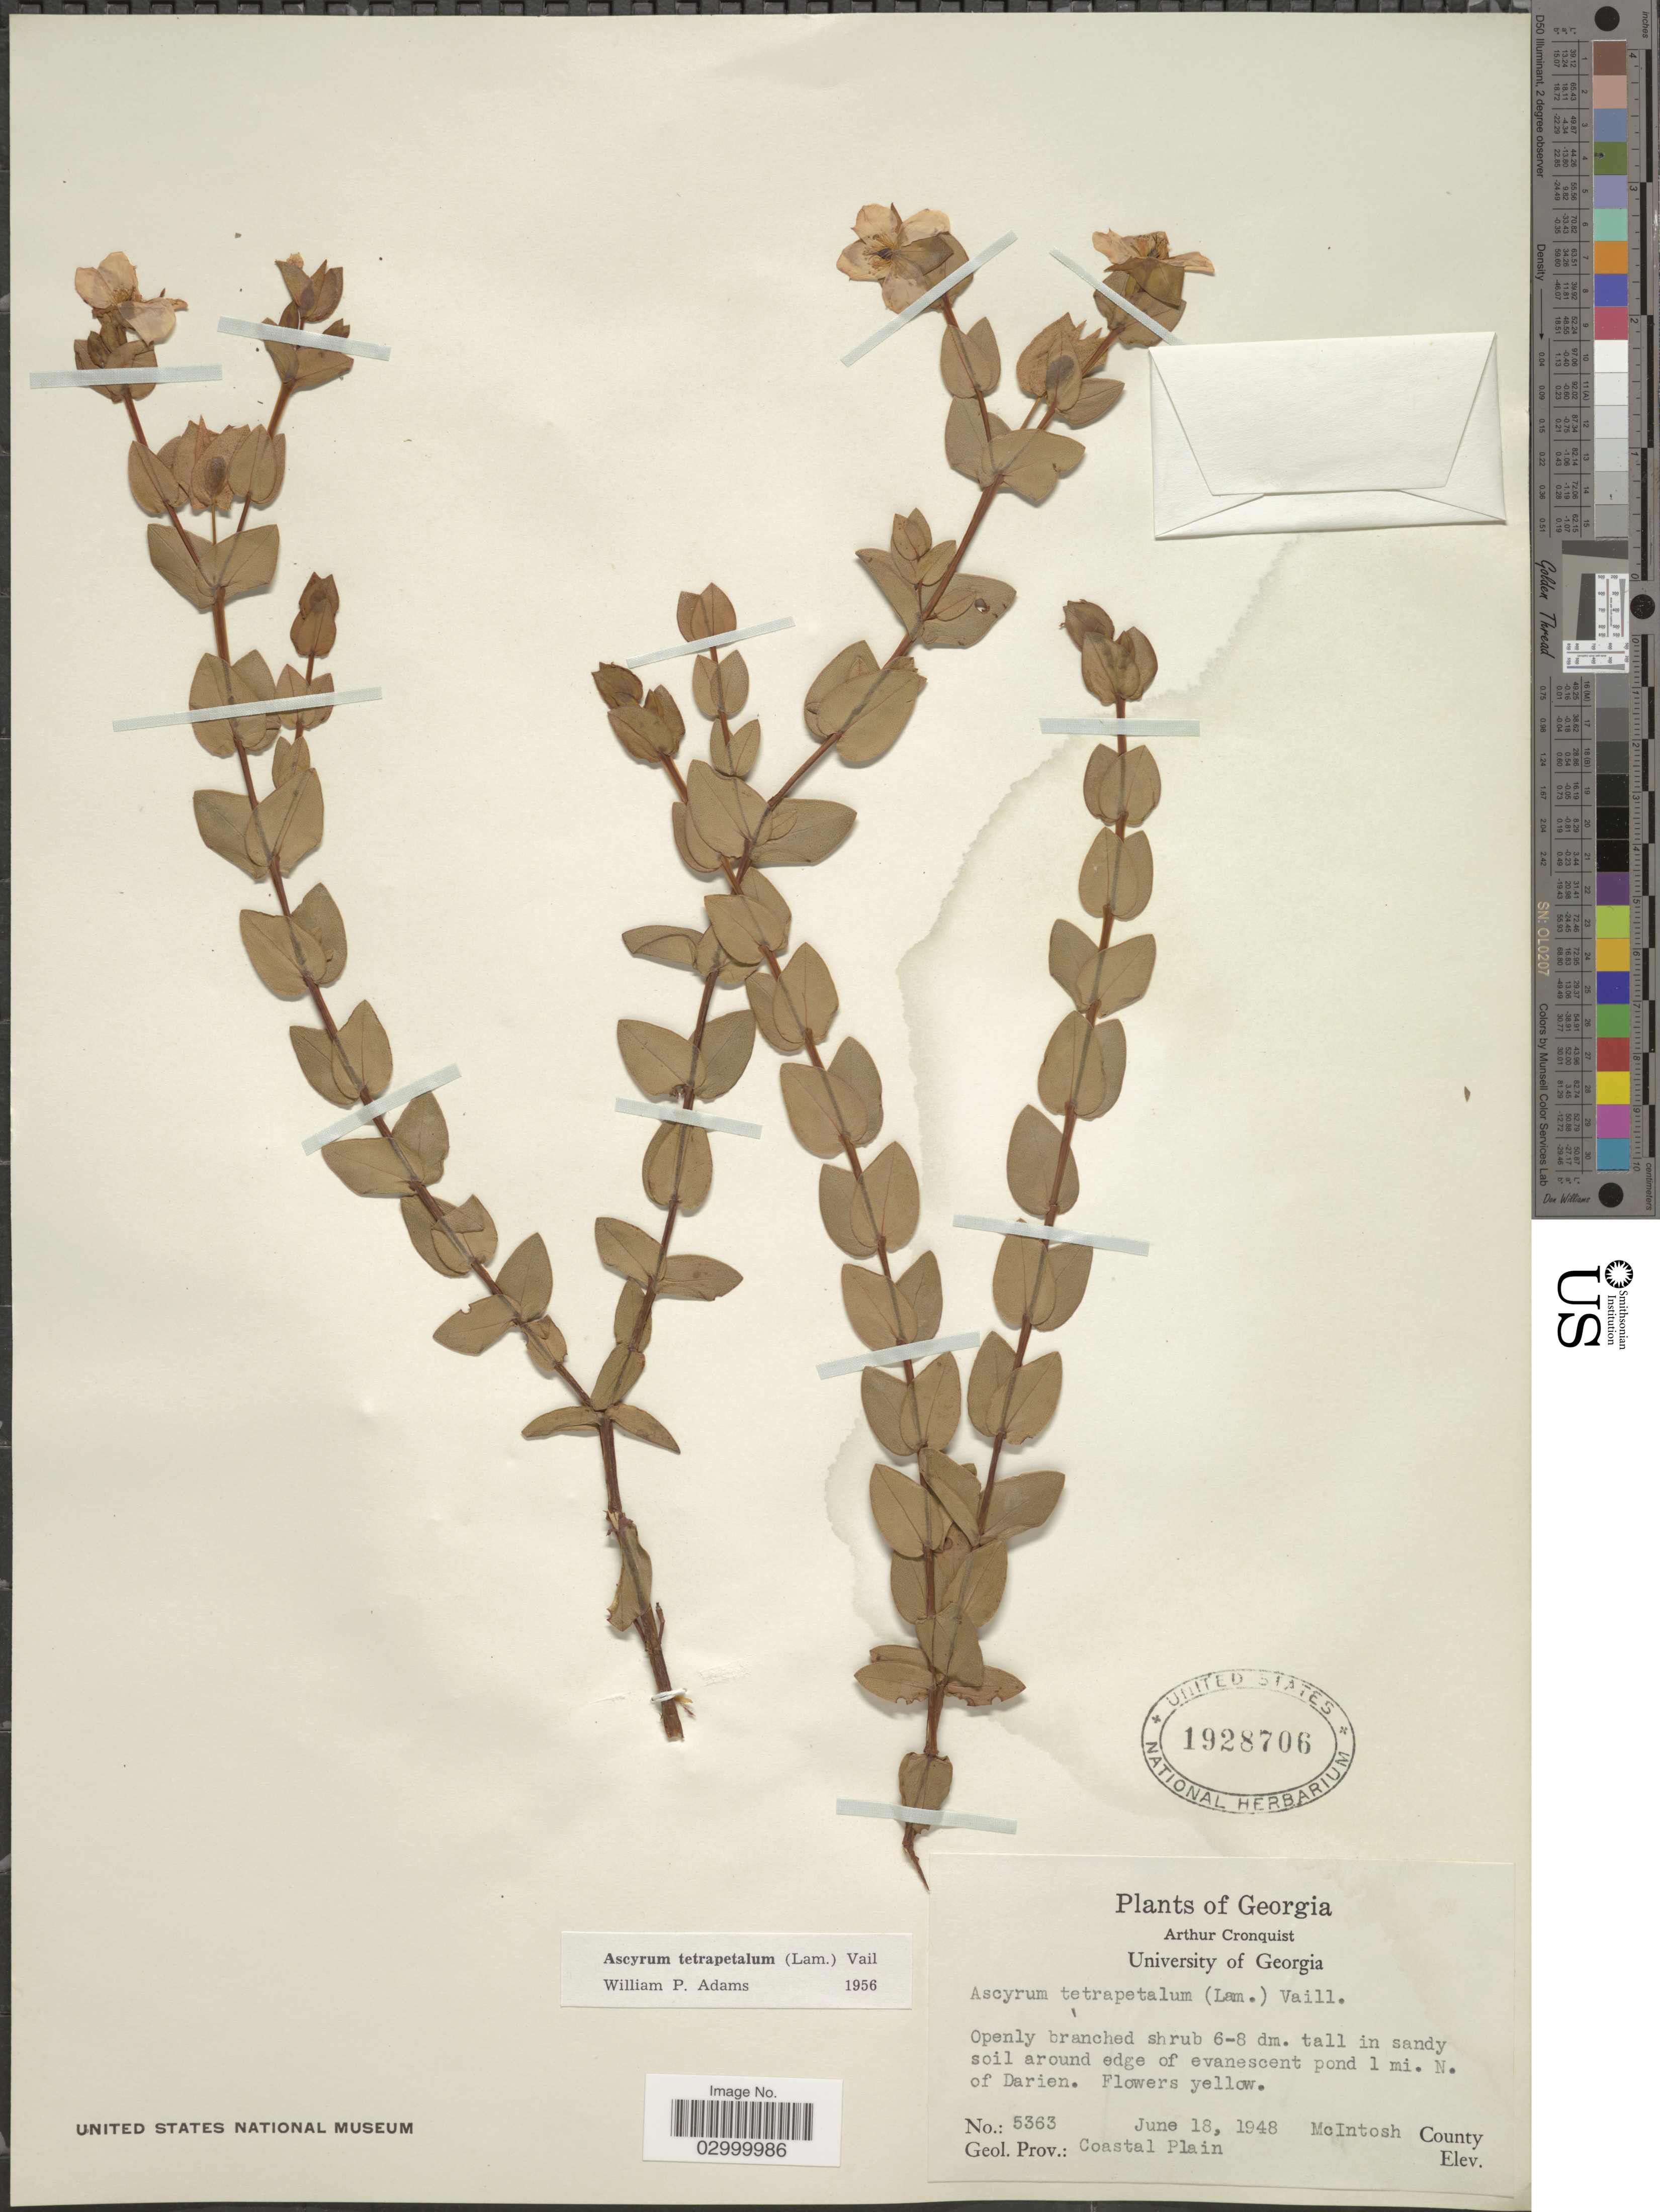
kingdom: Plantae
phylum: Tracheophyta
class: Magnoliopsida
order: Malpighiales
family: Hypericaceae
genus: Hypericum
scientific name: Hypericum tetrapetalum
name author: Lam.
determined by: Strong, Mark T., (BOT), Smithsonian Institution - National Museum of Natural History (UNITED STATES)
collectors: A. J. Cronquist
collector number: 5363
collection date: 1948-06-18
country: United States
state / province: Georgia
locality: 1 mi. N. of Darien. McIntosh County. Geol. Prov.: Coastal Plain.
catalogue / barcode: US 1928706